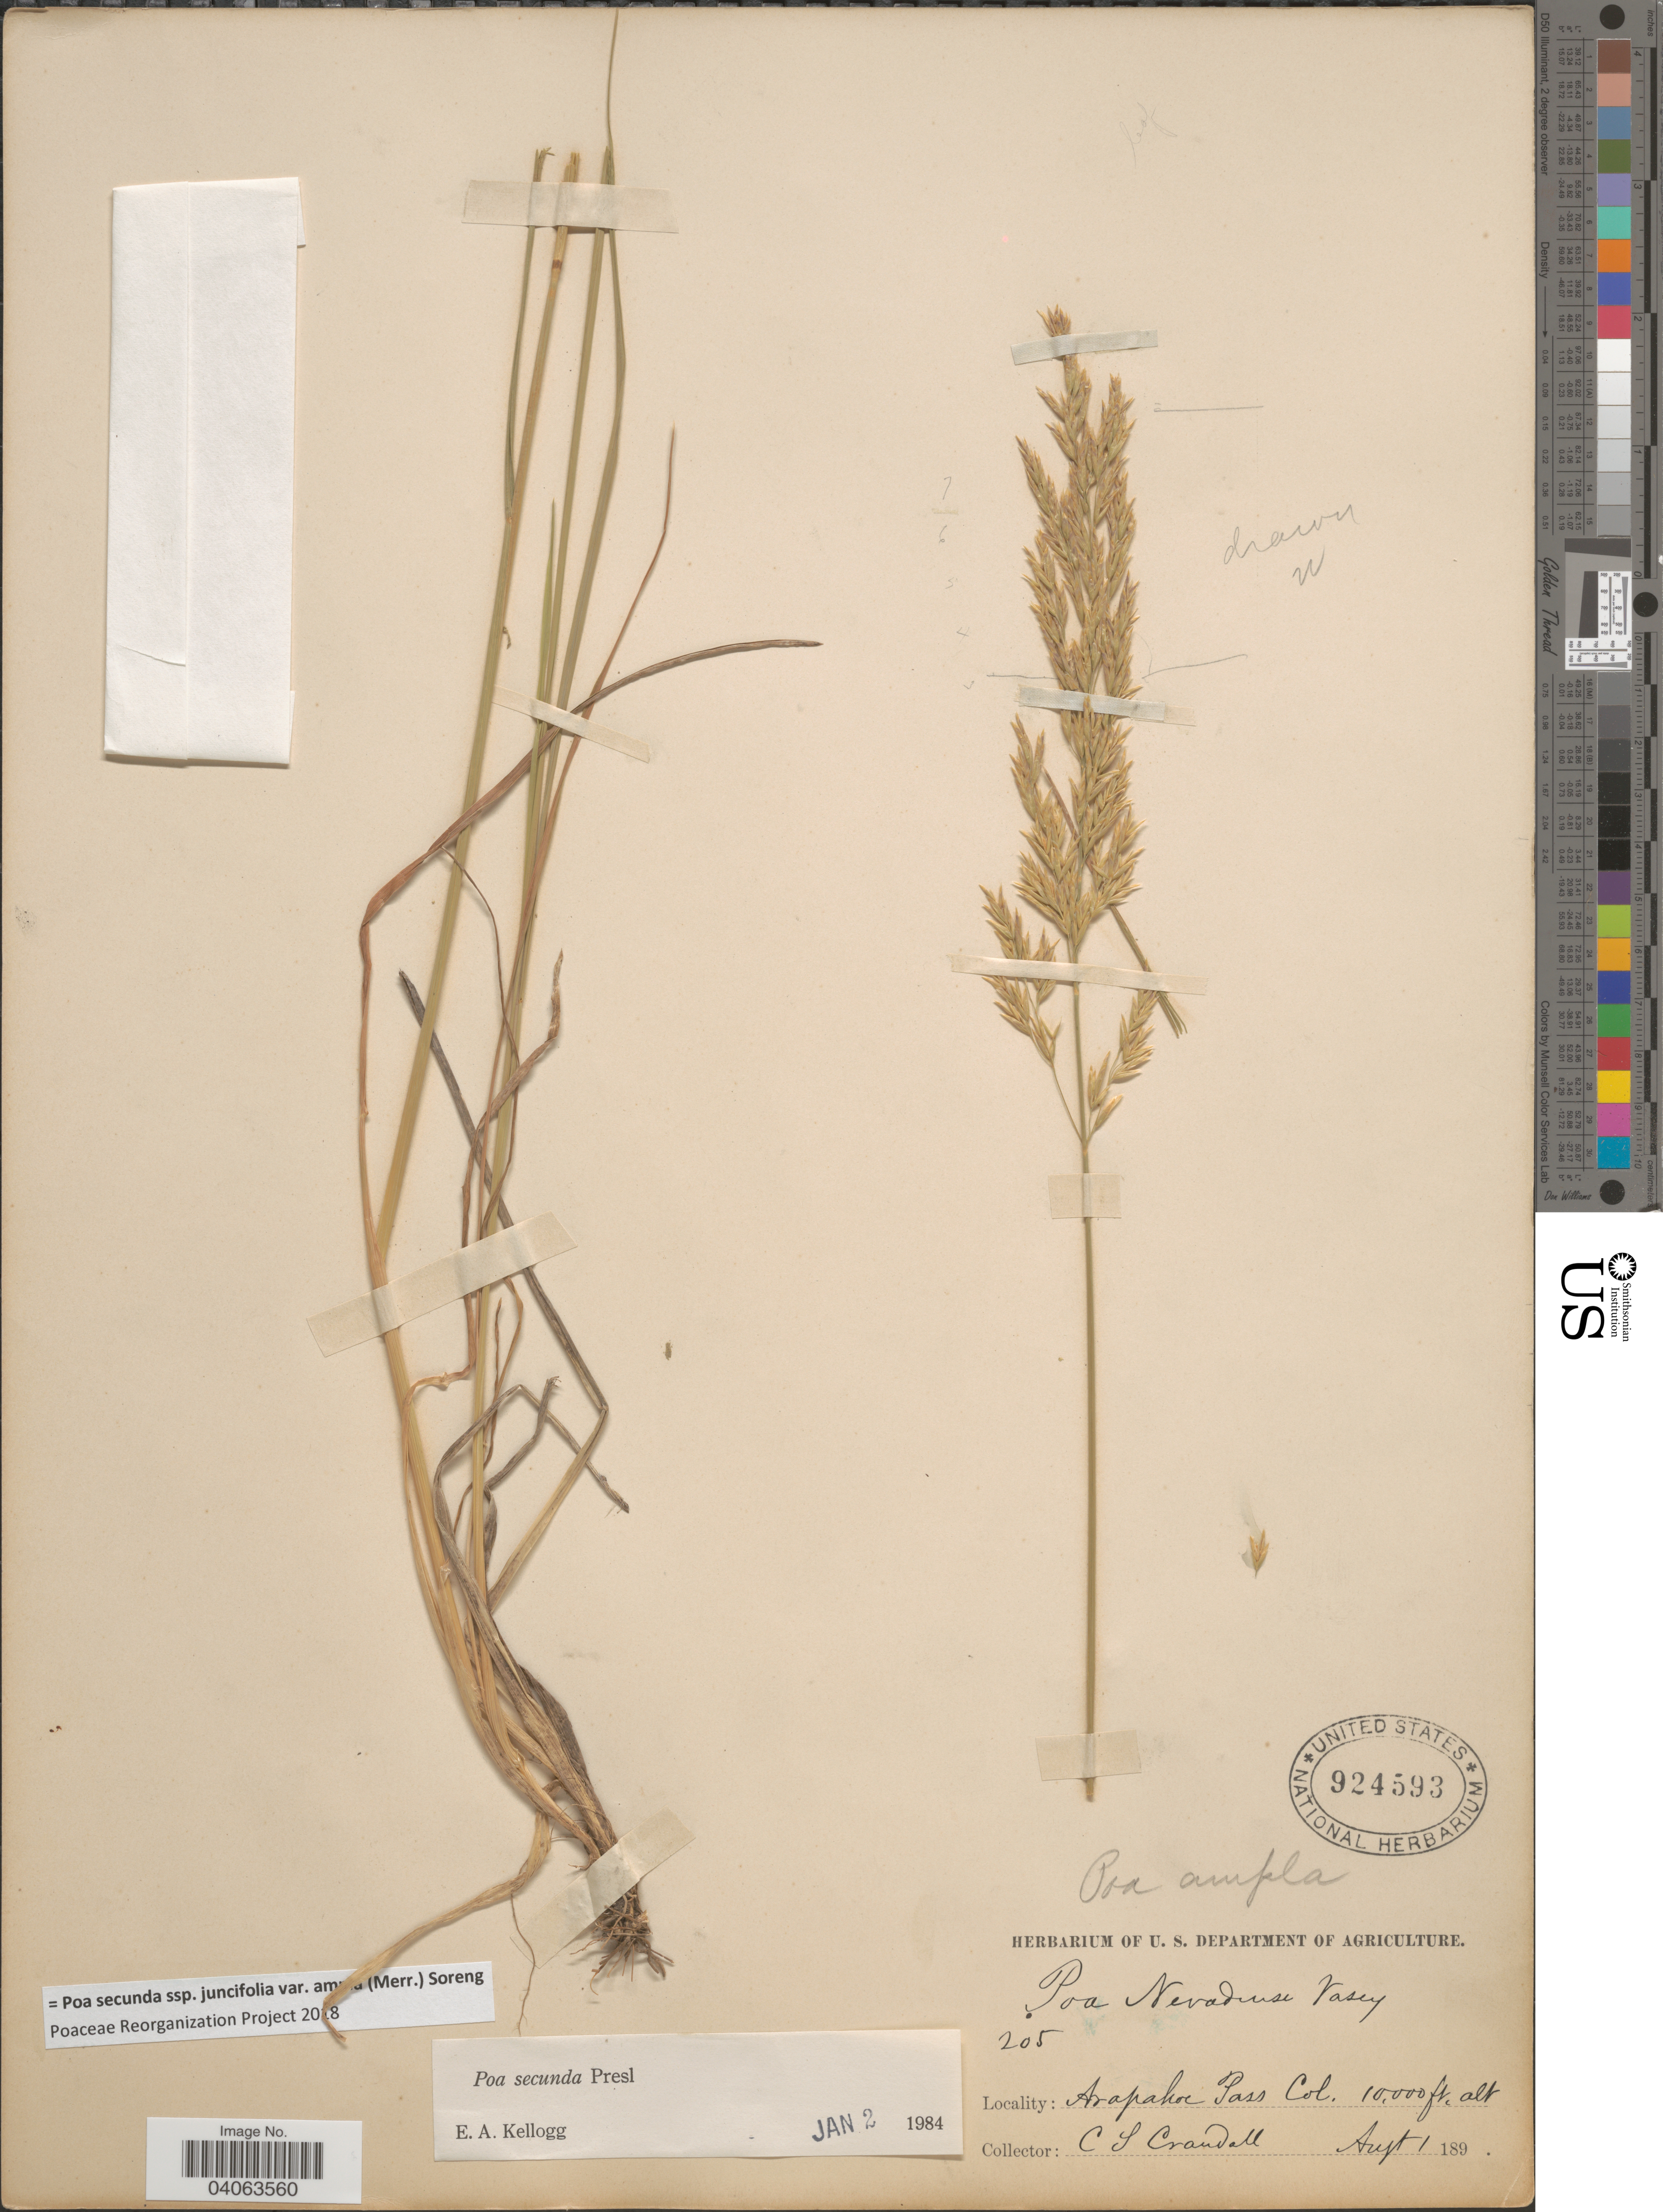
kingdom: Plantae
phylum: Tracheophyta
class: Liliopsida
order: Poales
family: Poaceae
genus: Poa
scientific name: Poa secunda subsp. juncifolia var. ampla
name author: (Merr.) Soreng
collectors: C. Crandall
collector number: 205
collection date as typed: Augt 1 189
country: United States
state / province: Colorado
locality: Arapahoe Pass.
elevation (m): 3048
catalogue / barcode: US 924593